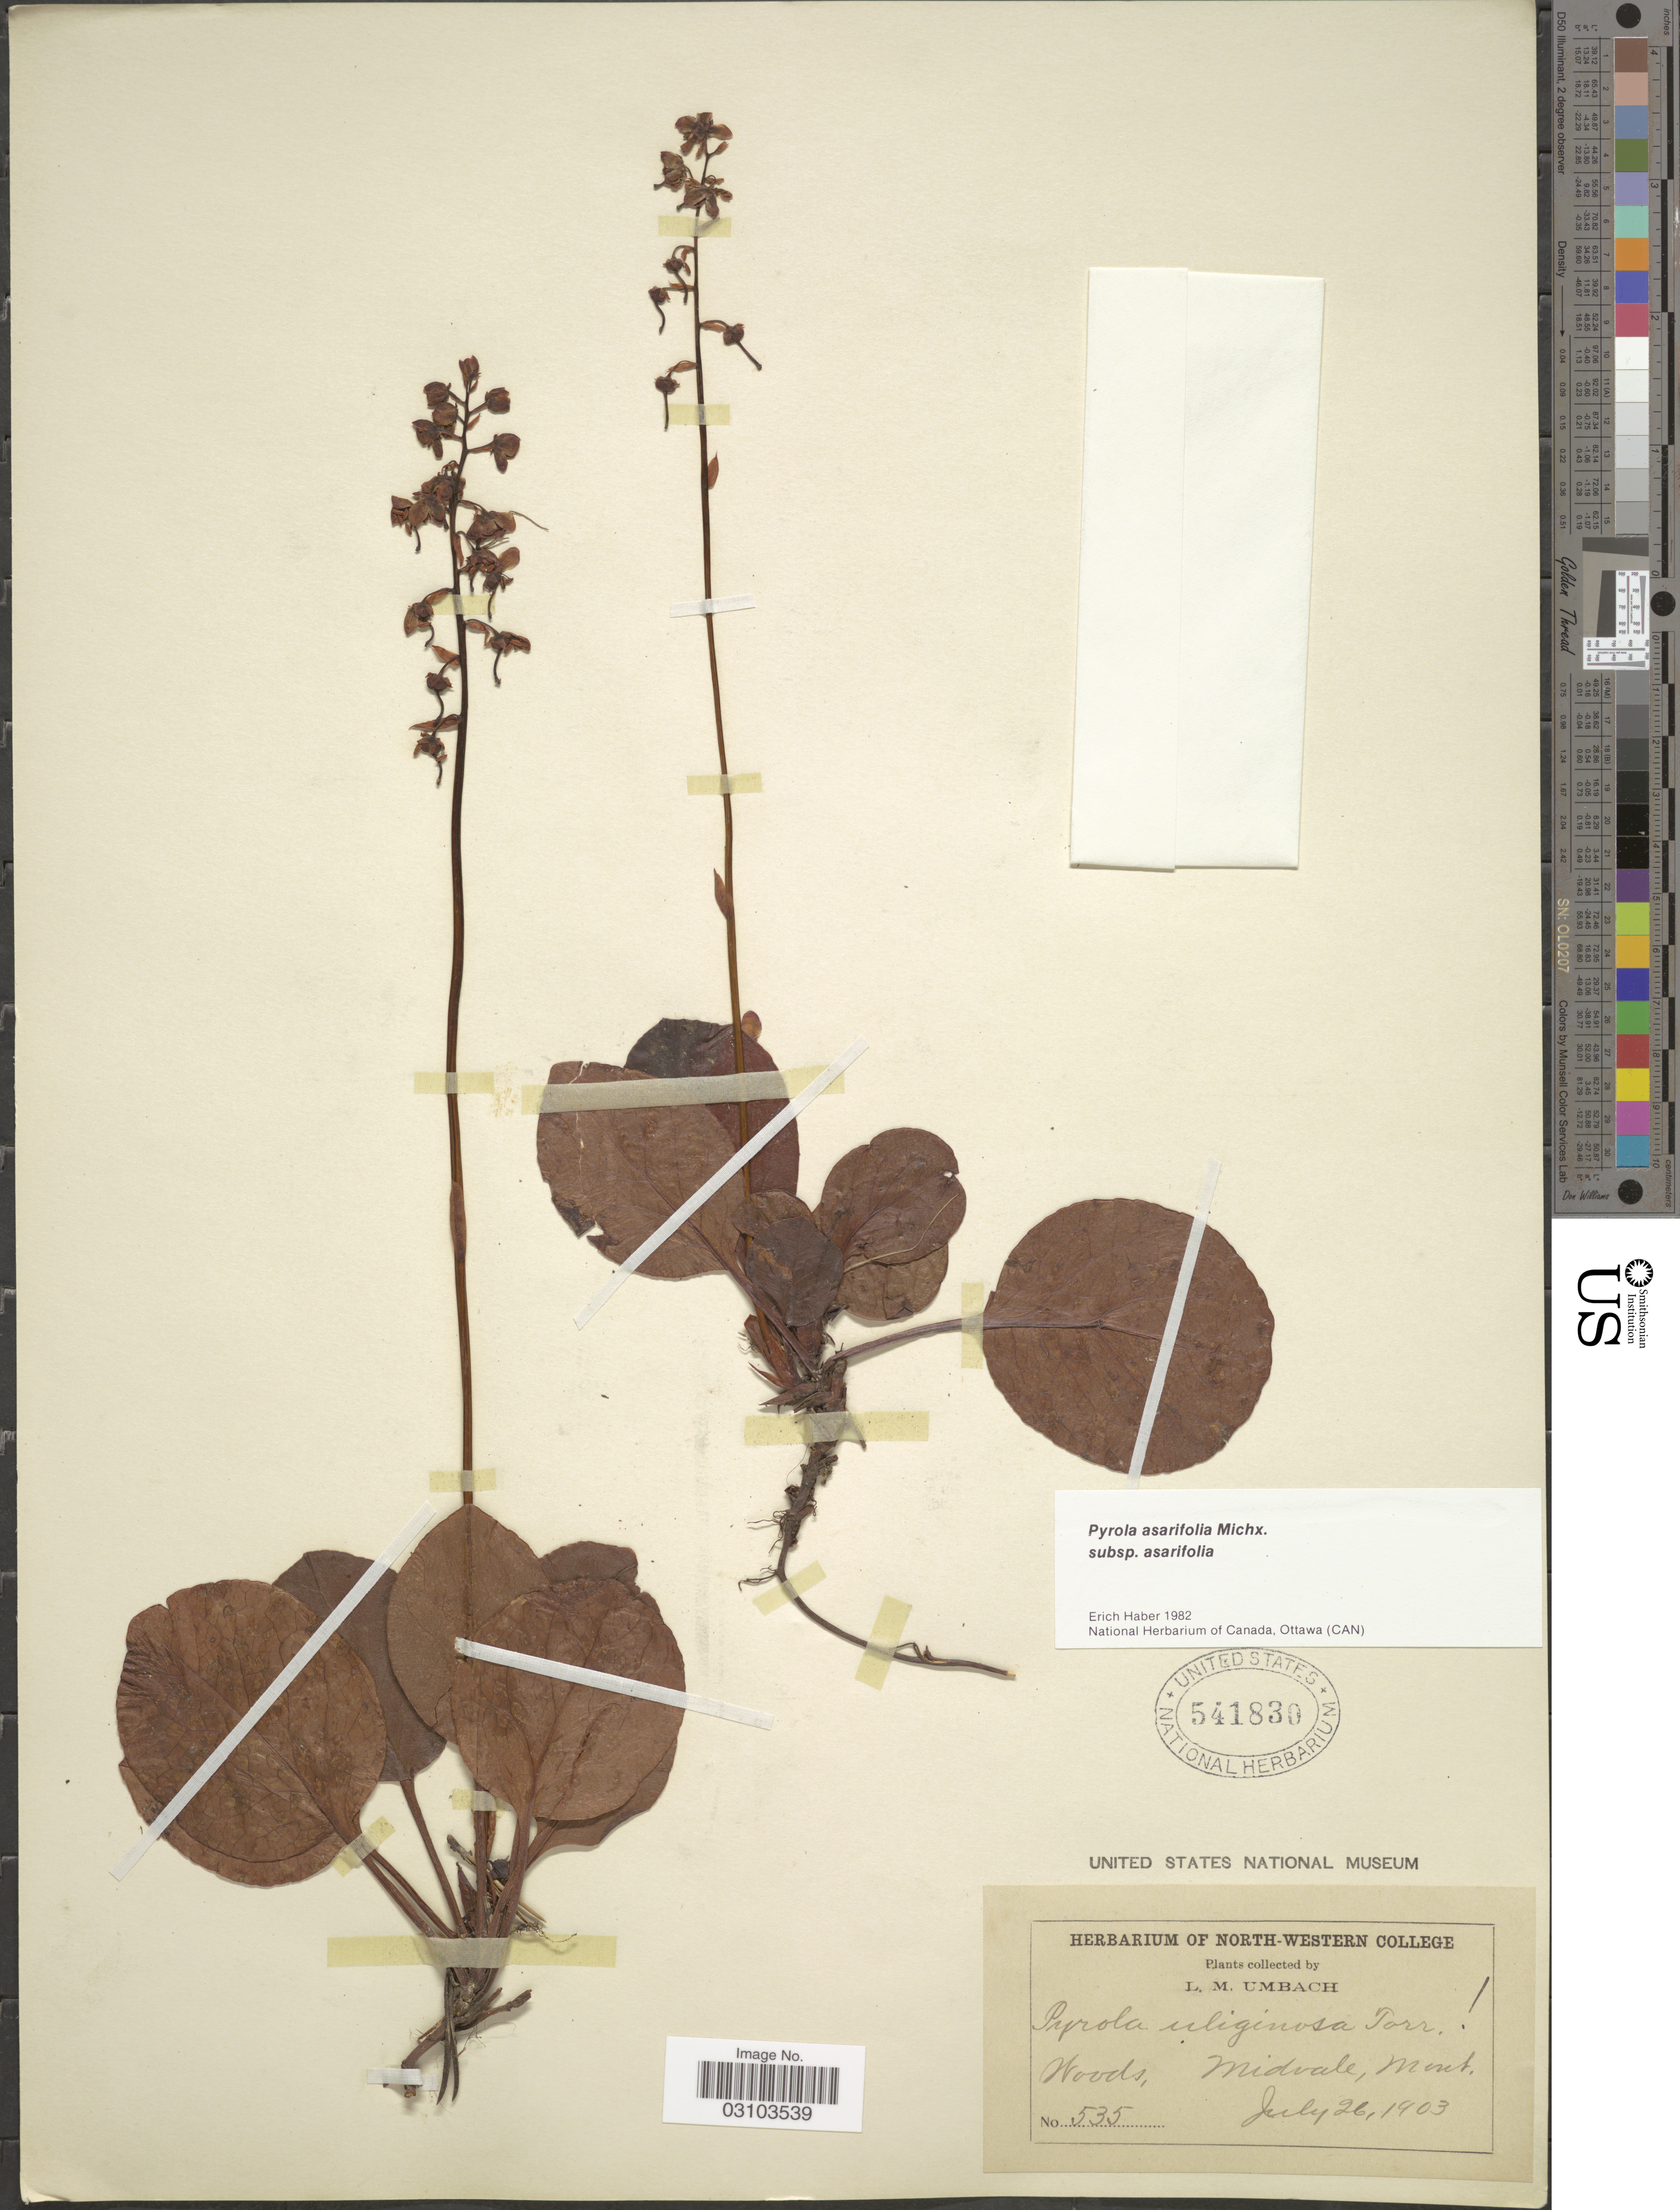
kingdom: Plantae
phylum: Tracheophyta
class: Magnoliopsida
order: Ericales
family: Ericaceae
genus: Pyrola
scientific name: Pyrola asarifolia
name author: Michx.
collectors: L. M. Umbach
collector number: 535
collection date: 1903-07-26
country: United States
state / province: Montana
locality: Woods, Midvale, Mont.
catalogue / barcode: US 541830